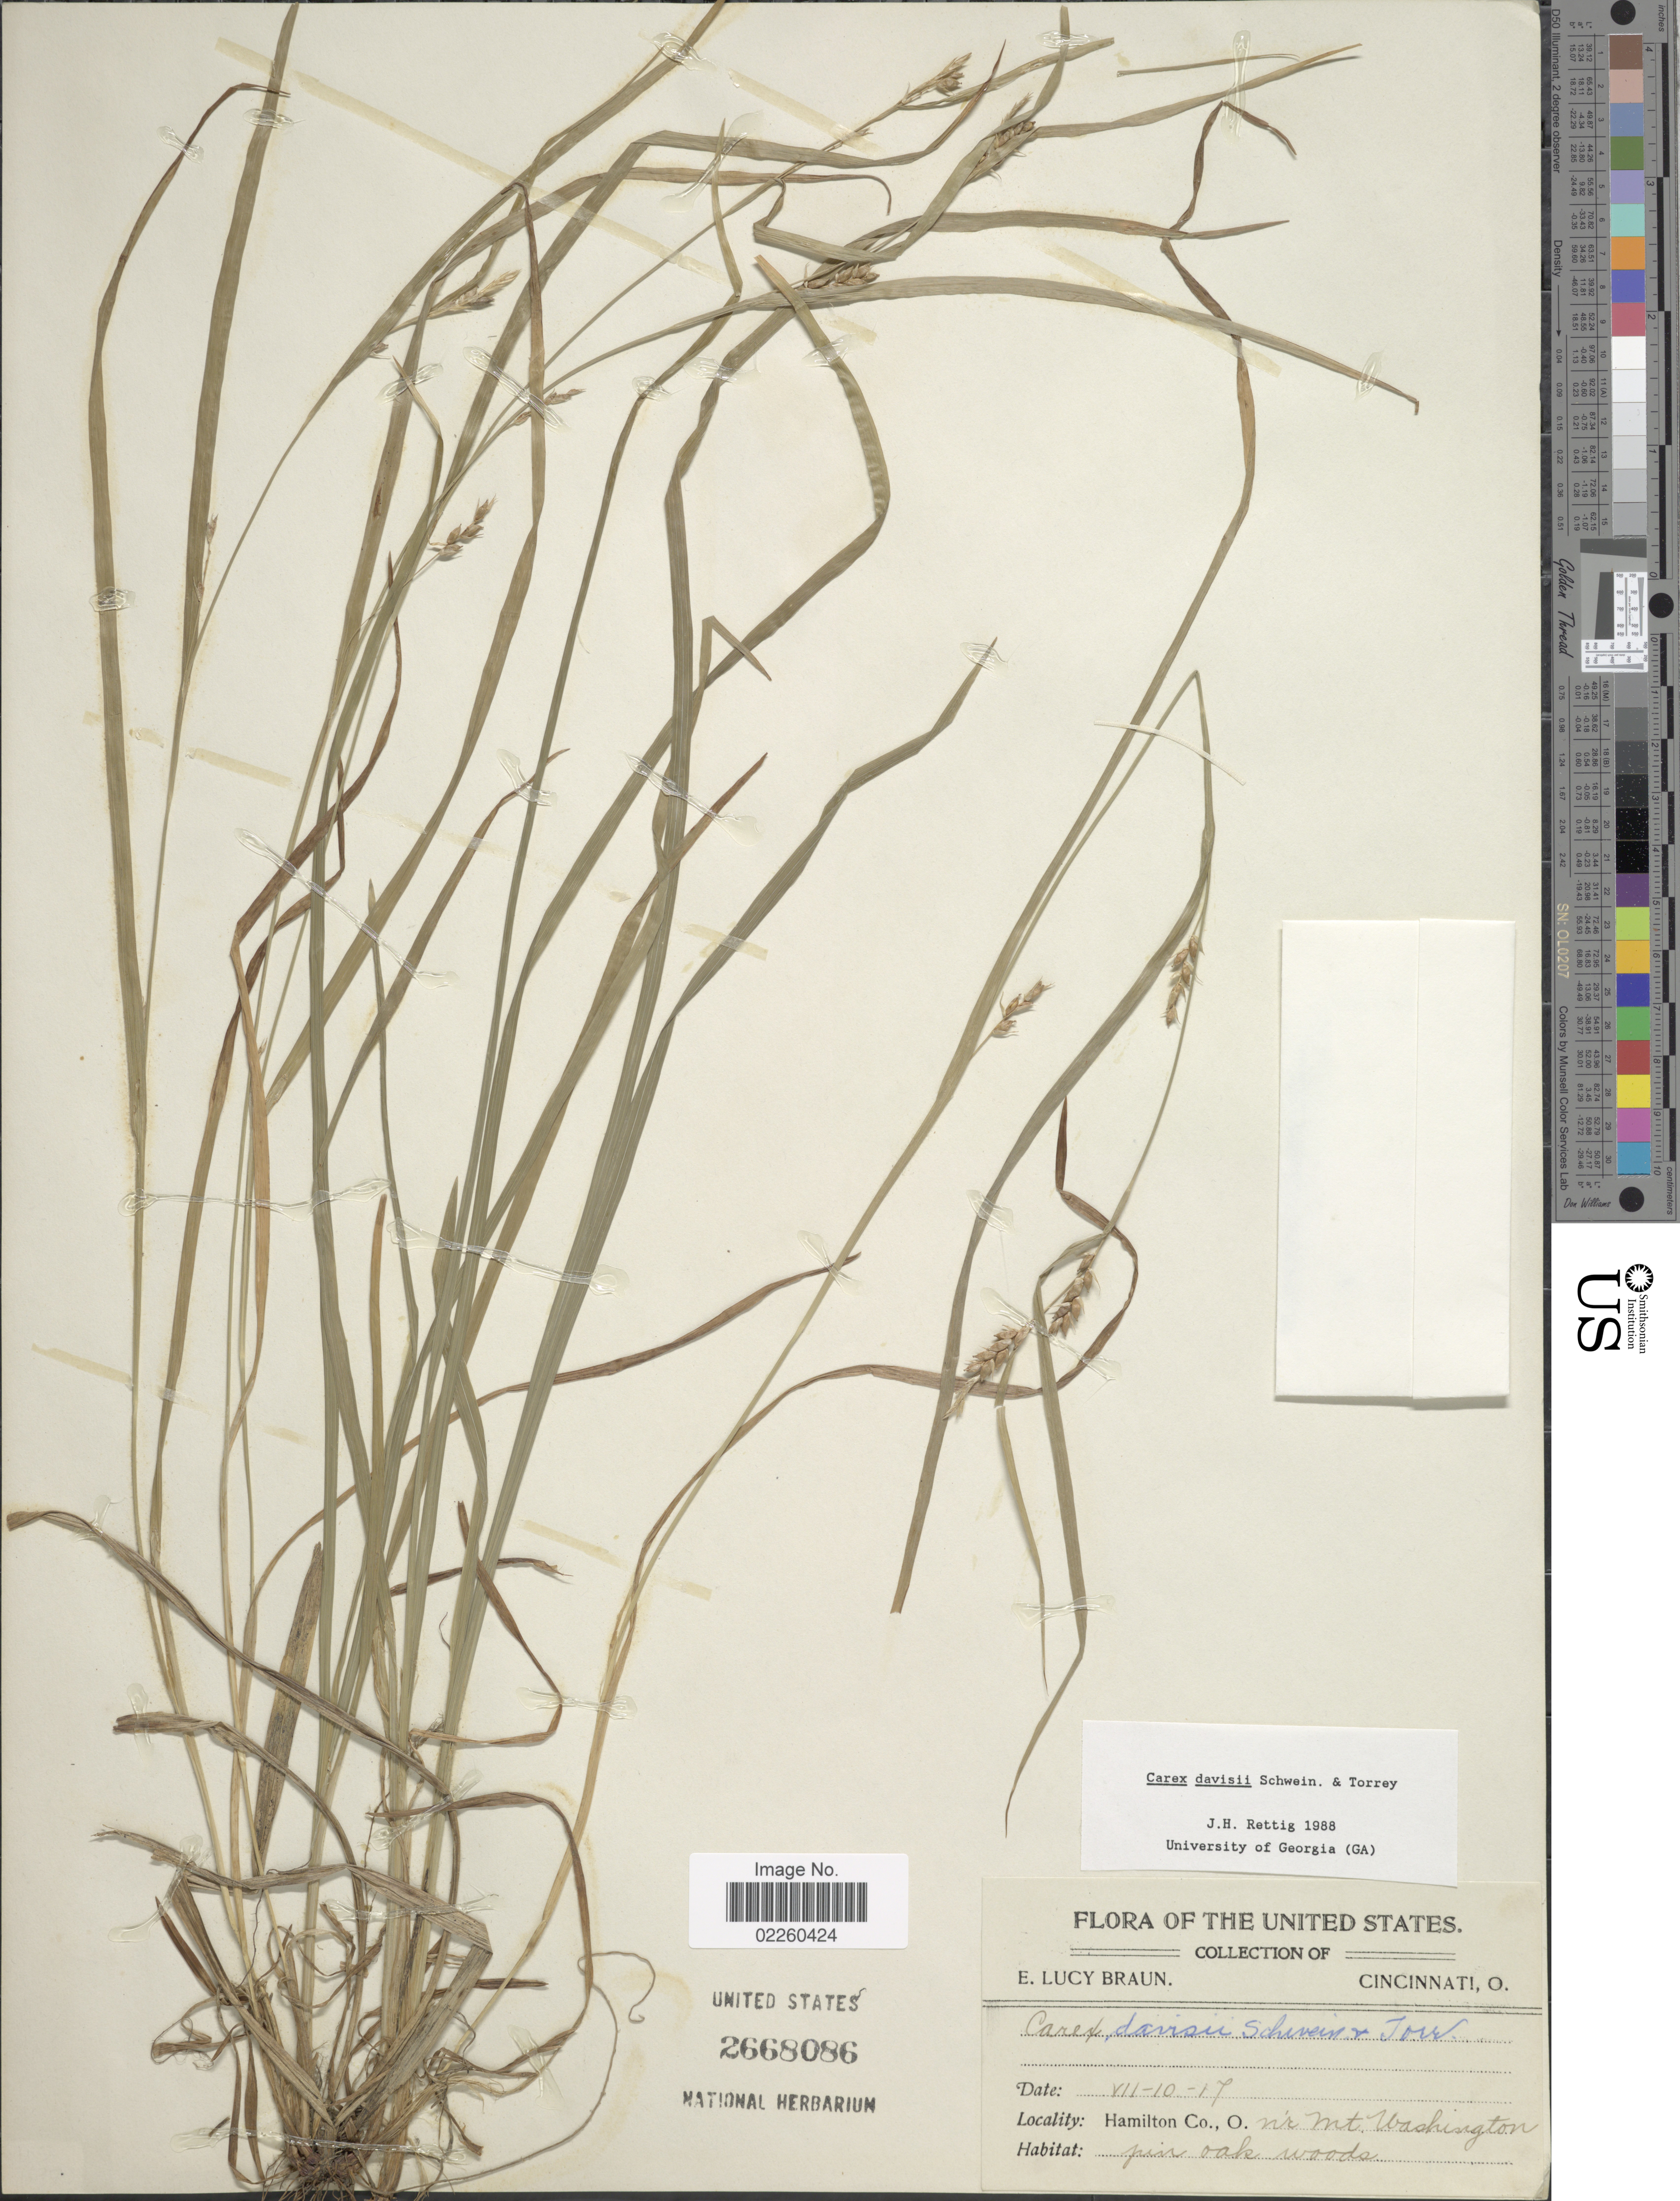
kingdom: Plantae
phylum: Tracheophyta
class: Liliopsida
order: Poales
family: Cyperaceae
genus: Carex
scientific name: Carex davisii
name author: Schwein. & Torr.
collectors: E. L. Braun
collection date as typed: Transcribed d/m/y: 10/7/17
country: United States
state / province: Ohio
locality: Hamilton Co., O., nr. Mt. Washington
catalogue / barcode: US 2668086